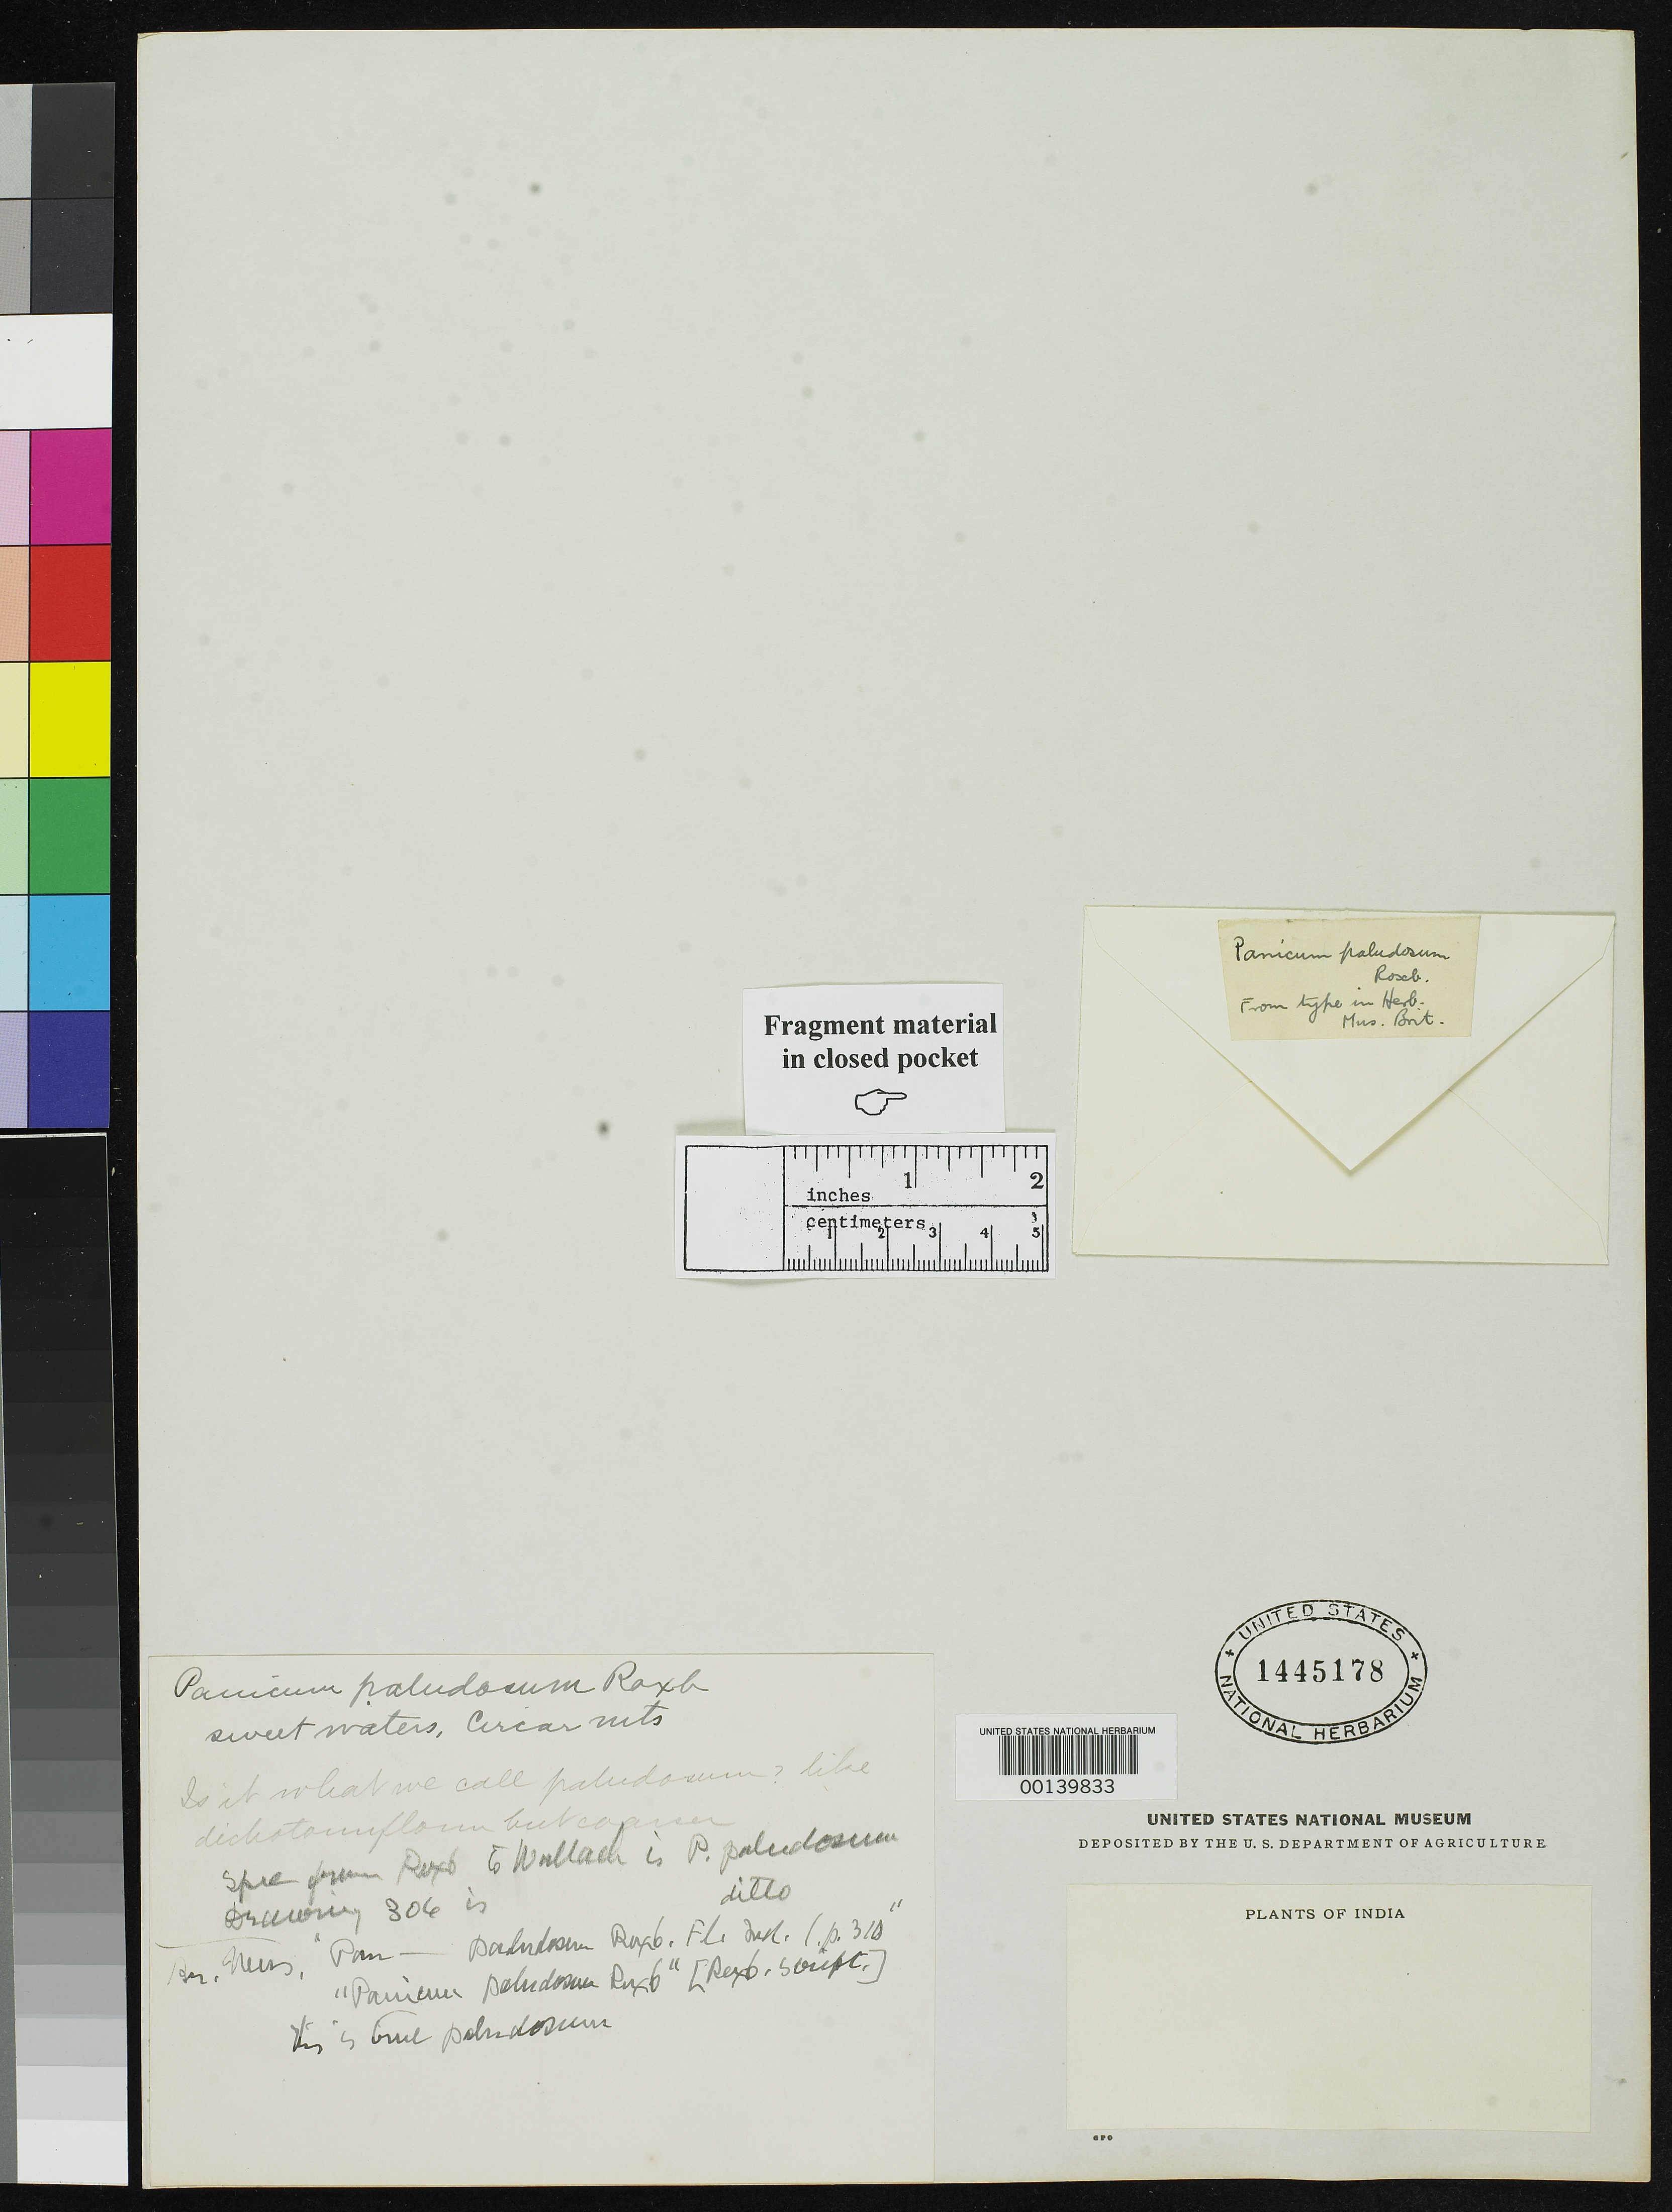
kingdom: Plantae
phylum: Tracheophyta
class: Liliopsida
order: Poales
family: Poaceae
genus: Panicum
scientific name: Panicum paludosum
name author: Roxb.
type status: Type Fragment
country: India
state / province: Andhra Pradesh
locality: Circar Mts.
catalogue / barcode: US 1445178